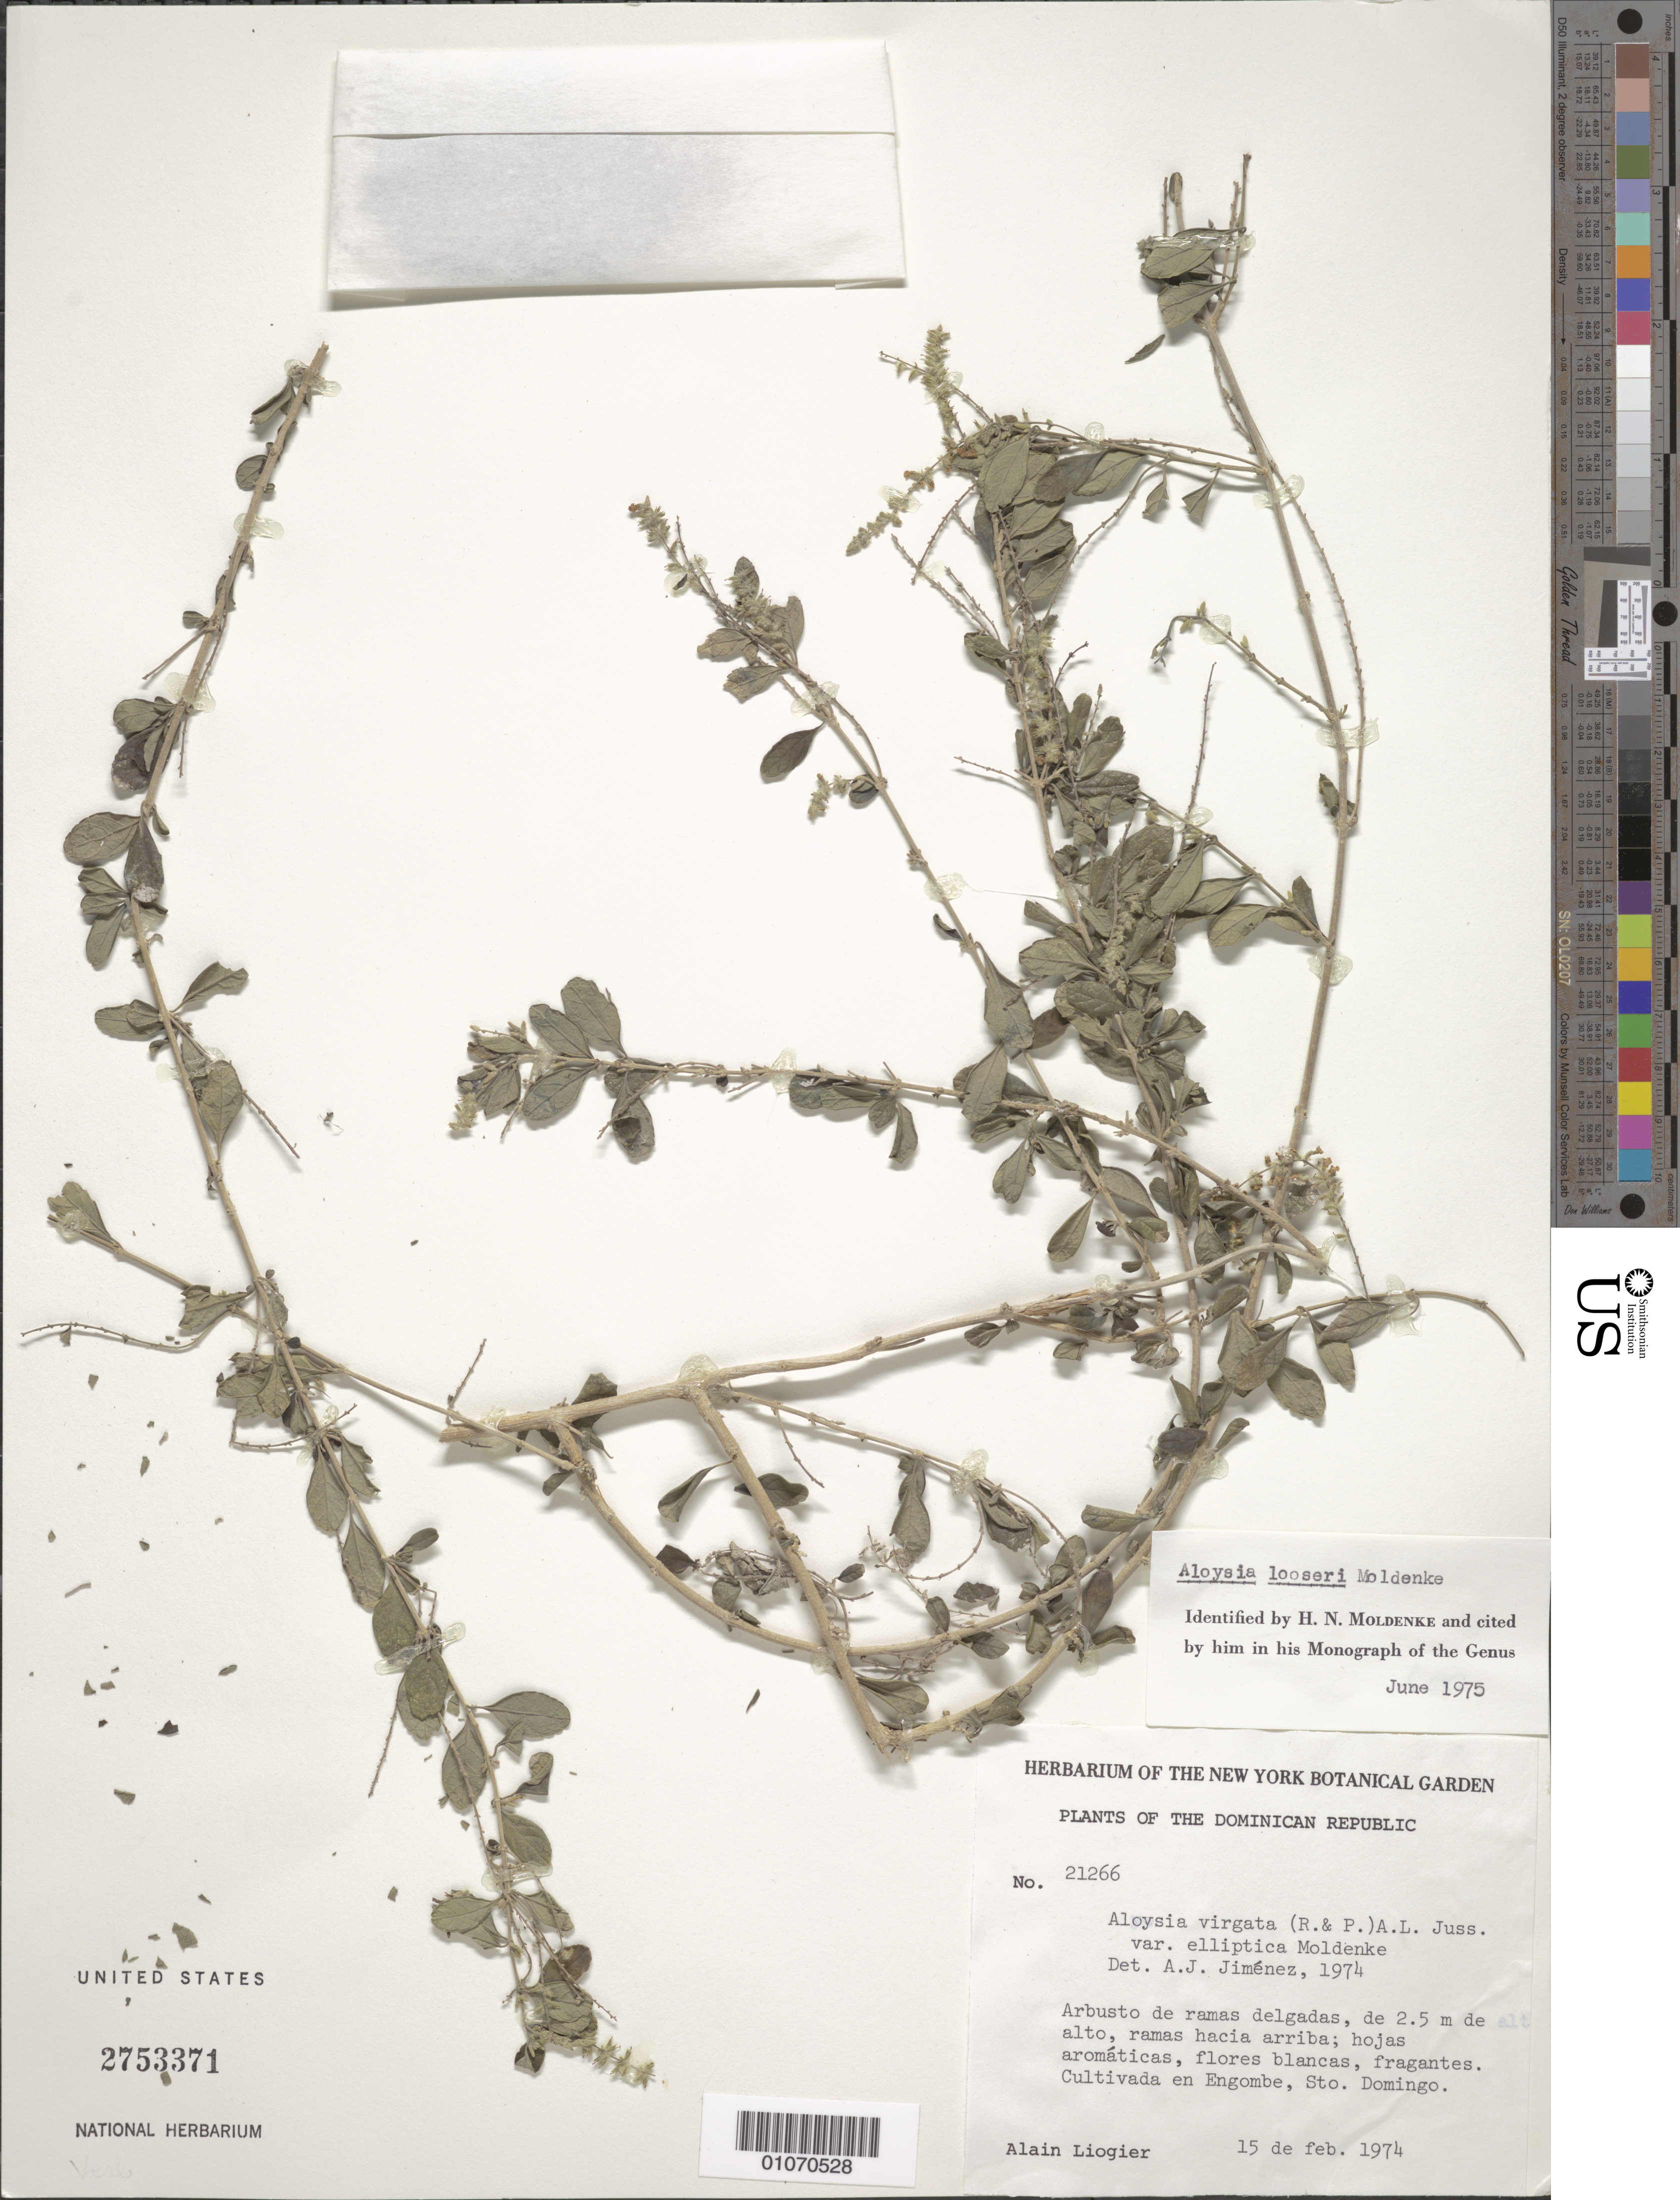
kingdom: Plantae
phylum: Tracheophyta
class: Magnoliopsida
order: Lamiales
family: Verbenaceae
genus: Aloysia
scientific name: Aloysia looseri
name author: Moldenke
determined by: Moldenke, H. N.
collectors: A. H. Liogier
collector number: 21266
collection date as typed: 15 Feb 1974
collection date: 1974-02-15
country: Dominican Republic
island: Hispaniola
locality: Cultivada en Engombe, Sto. Domingo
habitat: Cultivada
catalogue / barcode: US 2753371